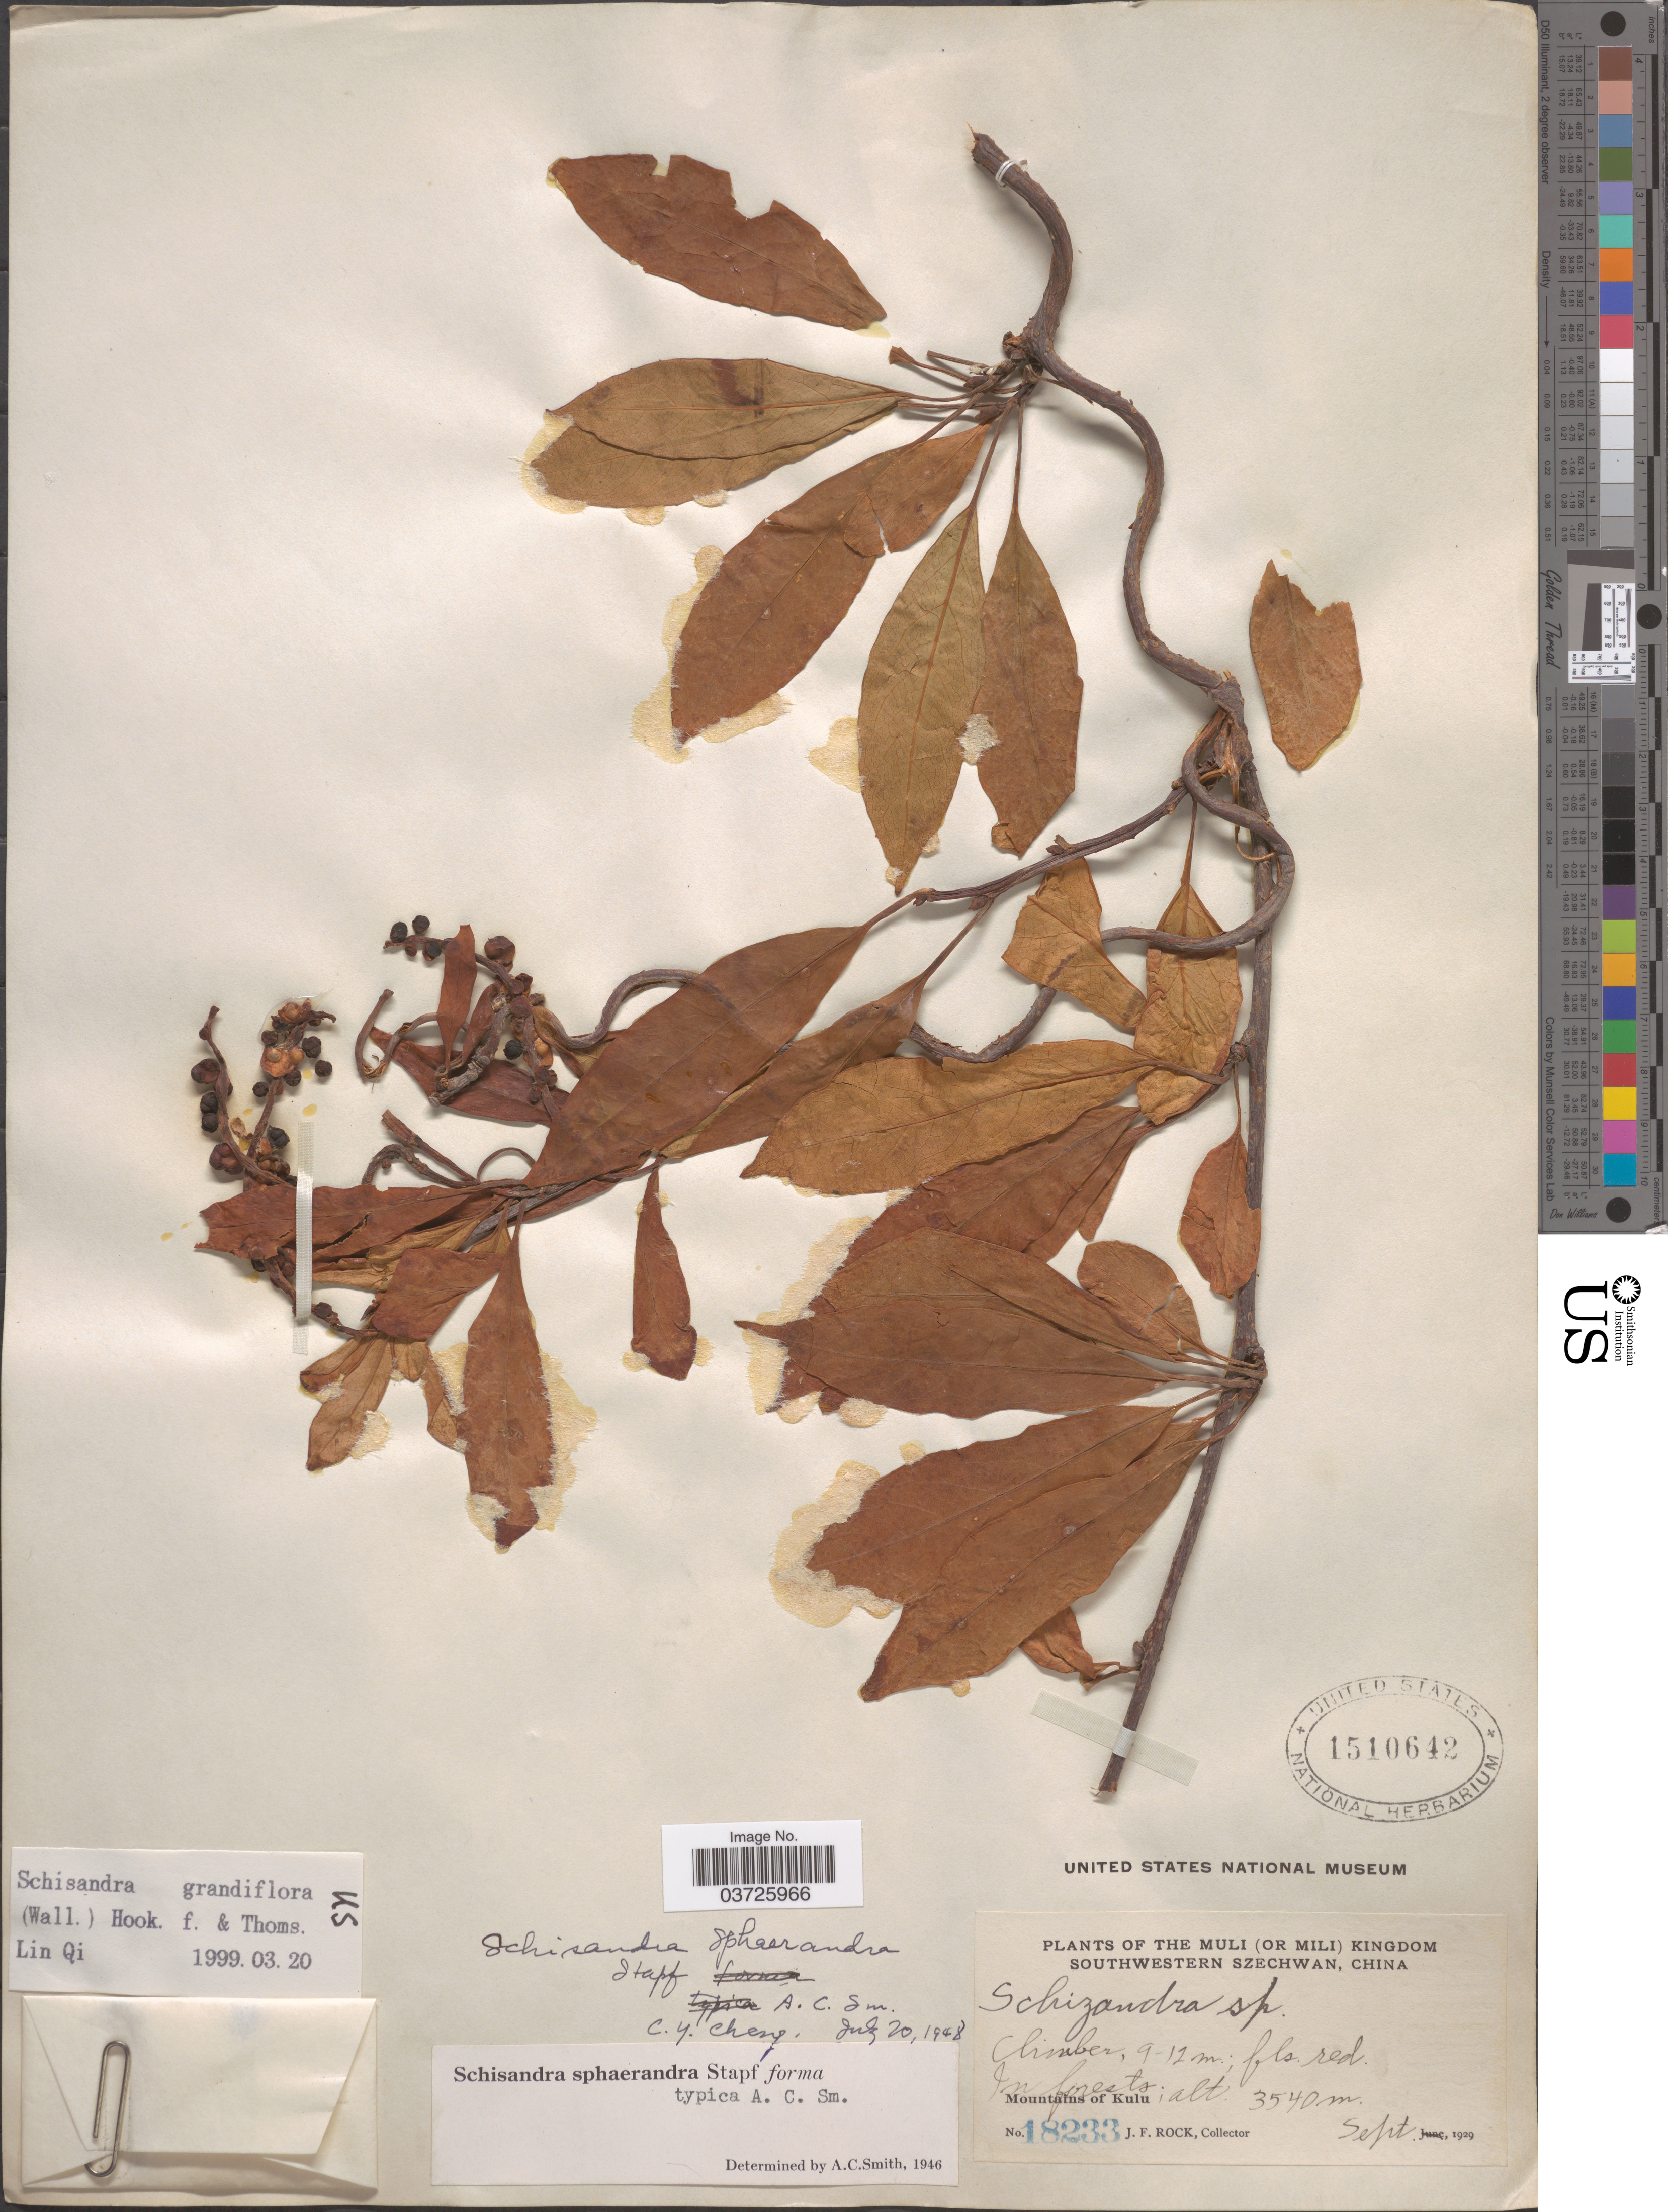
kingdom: Plantae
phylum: Tracheophyta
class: Magnoliopsida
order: Austrobaileyales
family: Schisandraceae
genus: Schisandra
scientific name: Schisandra grandiflora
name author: (Wall.) Hook. f. & Thoms.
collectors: J. Rock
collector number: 18233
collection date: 1929-09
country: China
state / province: Sichuan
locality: The Muli (or Mili) Kingdom. Southwestern Szechwan. Mountains of Kulu.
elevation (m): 3540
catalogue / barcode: US 1510642